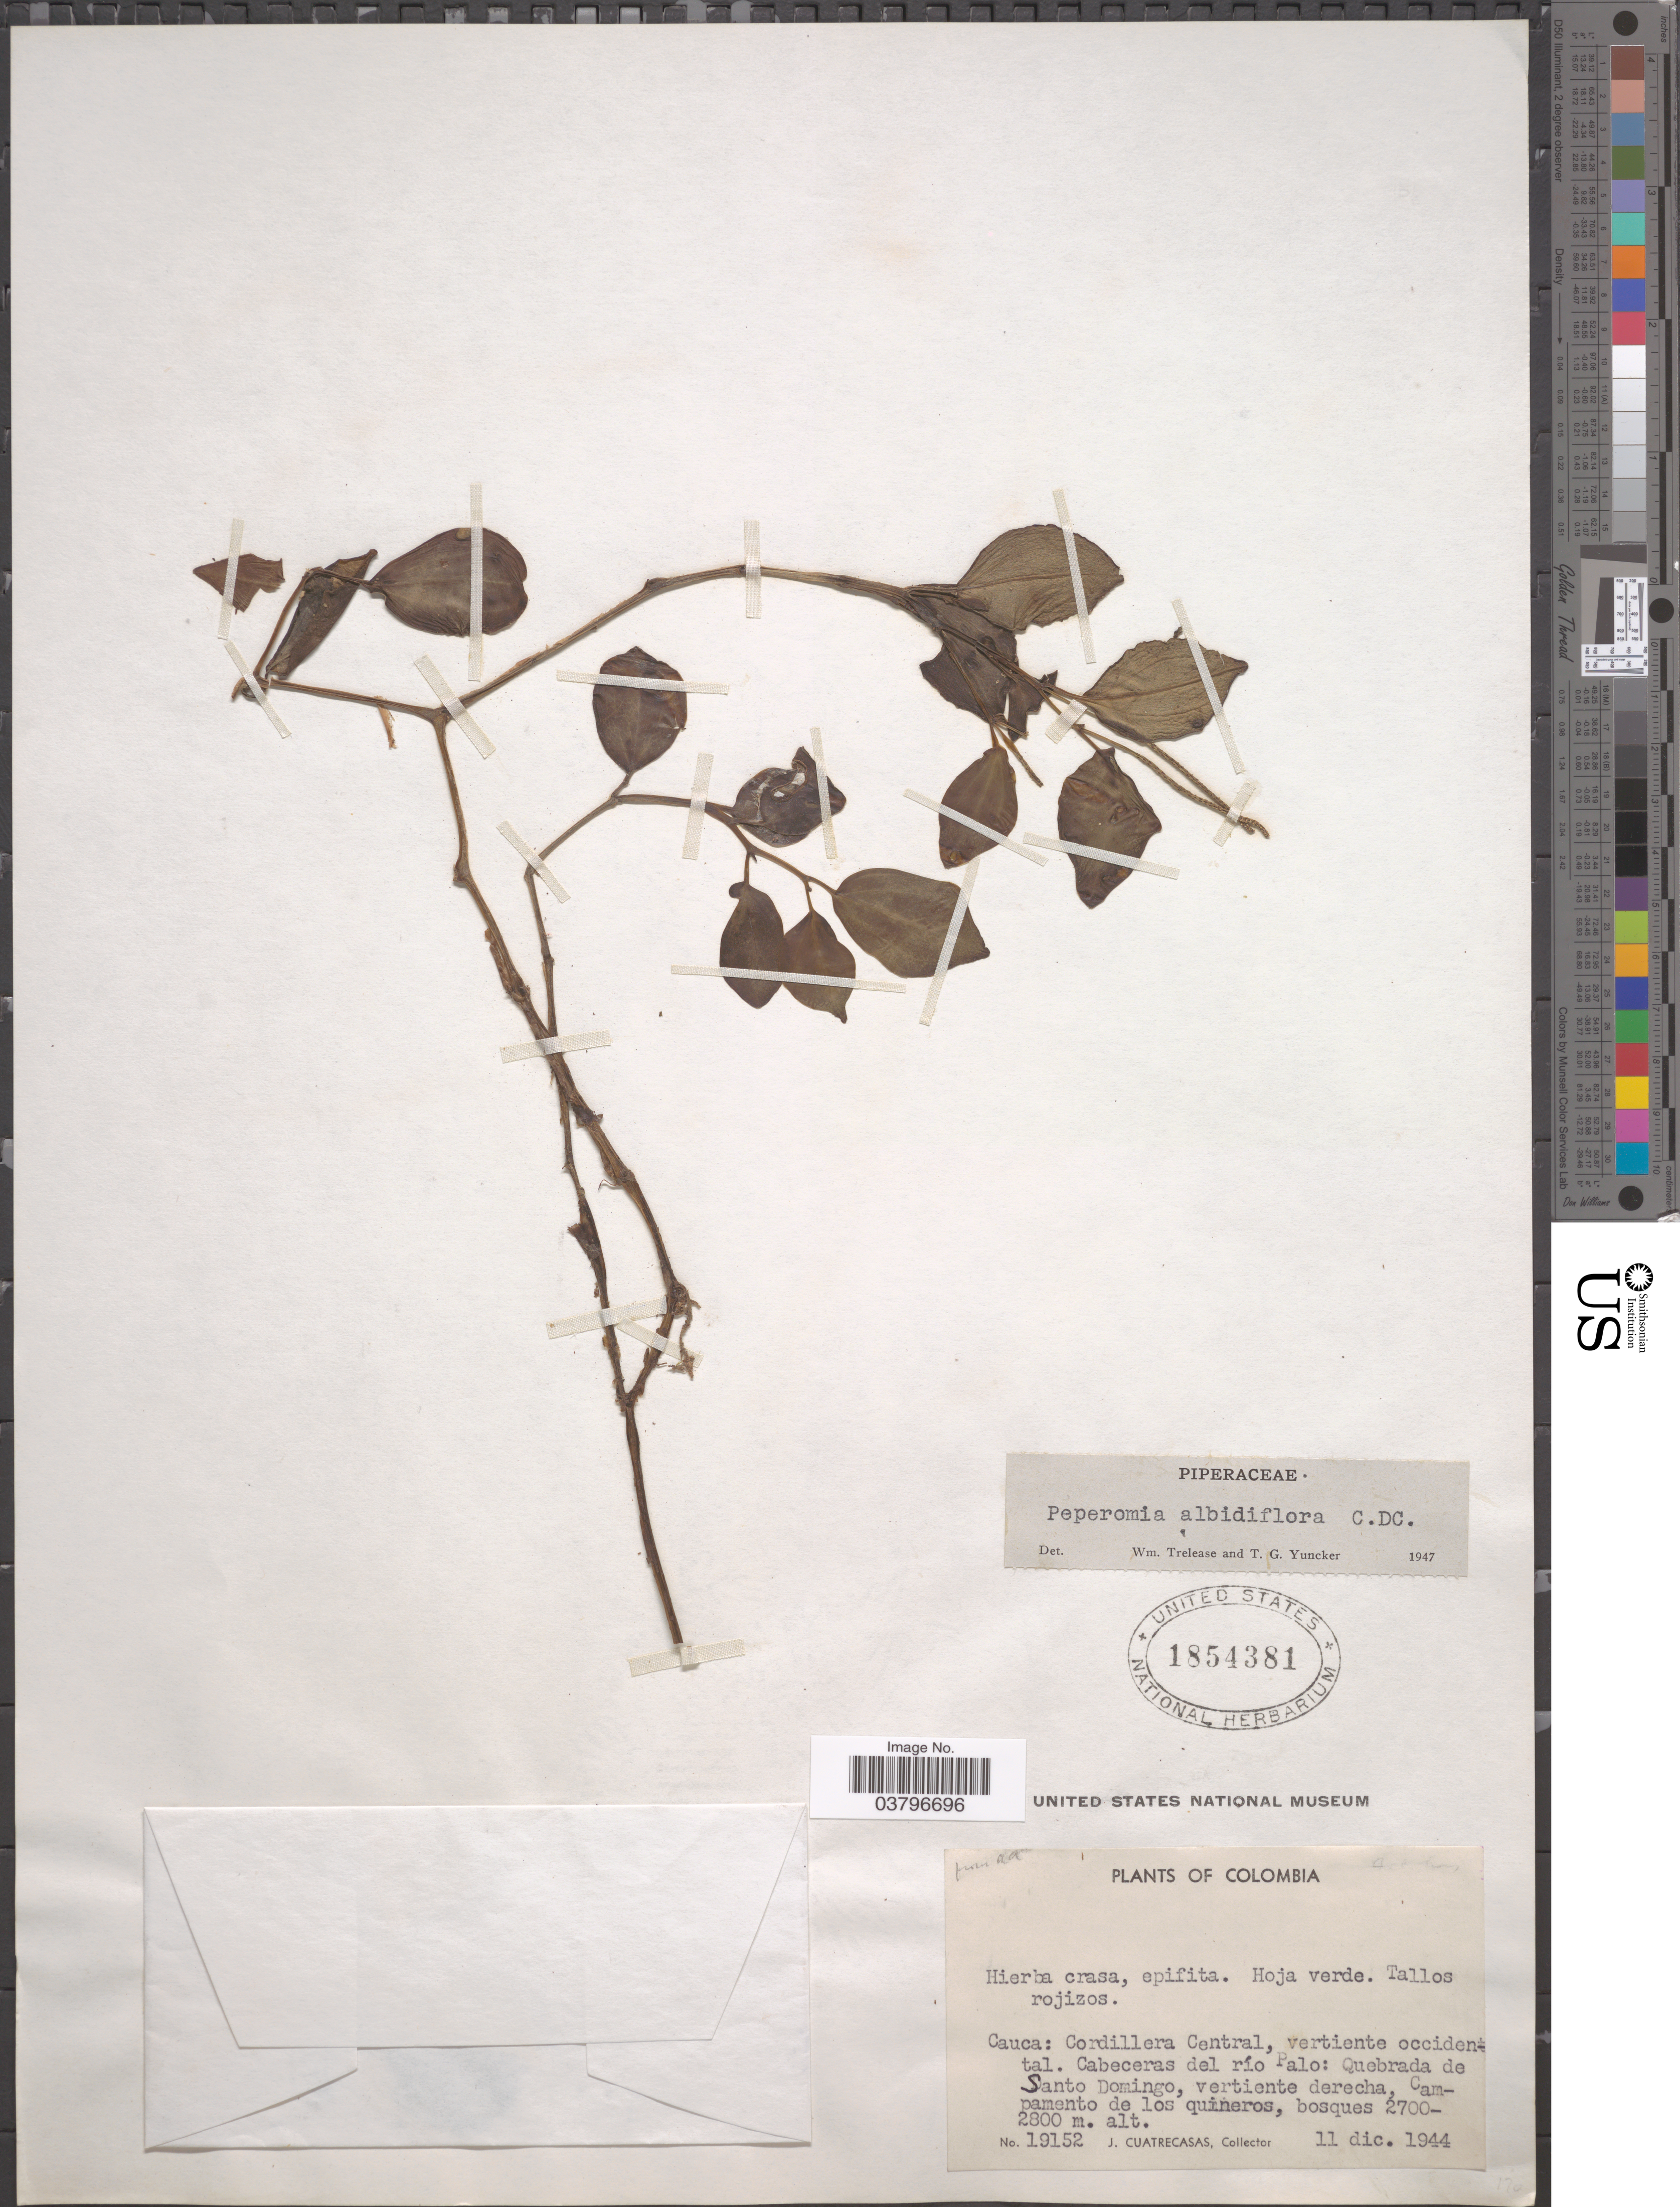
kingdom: Plantae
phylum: Tracheophyta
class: Magnoliopsida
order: Piperales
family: Piperaceae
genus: Peperomia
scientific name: Peperomia albidiflora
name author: C. DC.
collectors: J. Cuatrecasas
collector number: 19152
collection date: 1944-12-11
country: Colombia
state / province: Cauca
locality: Cordillera Central, vertiente occidental. Cabeceras del río Palo: Quebrada de Santo Domingo, vertiente derecha, Campamento de los quineros.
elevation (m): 2700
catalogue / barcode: US 1854381